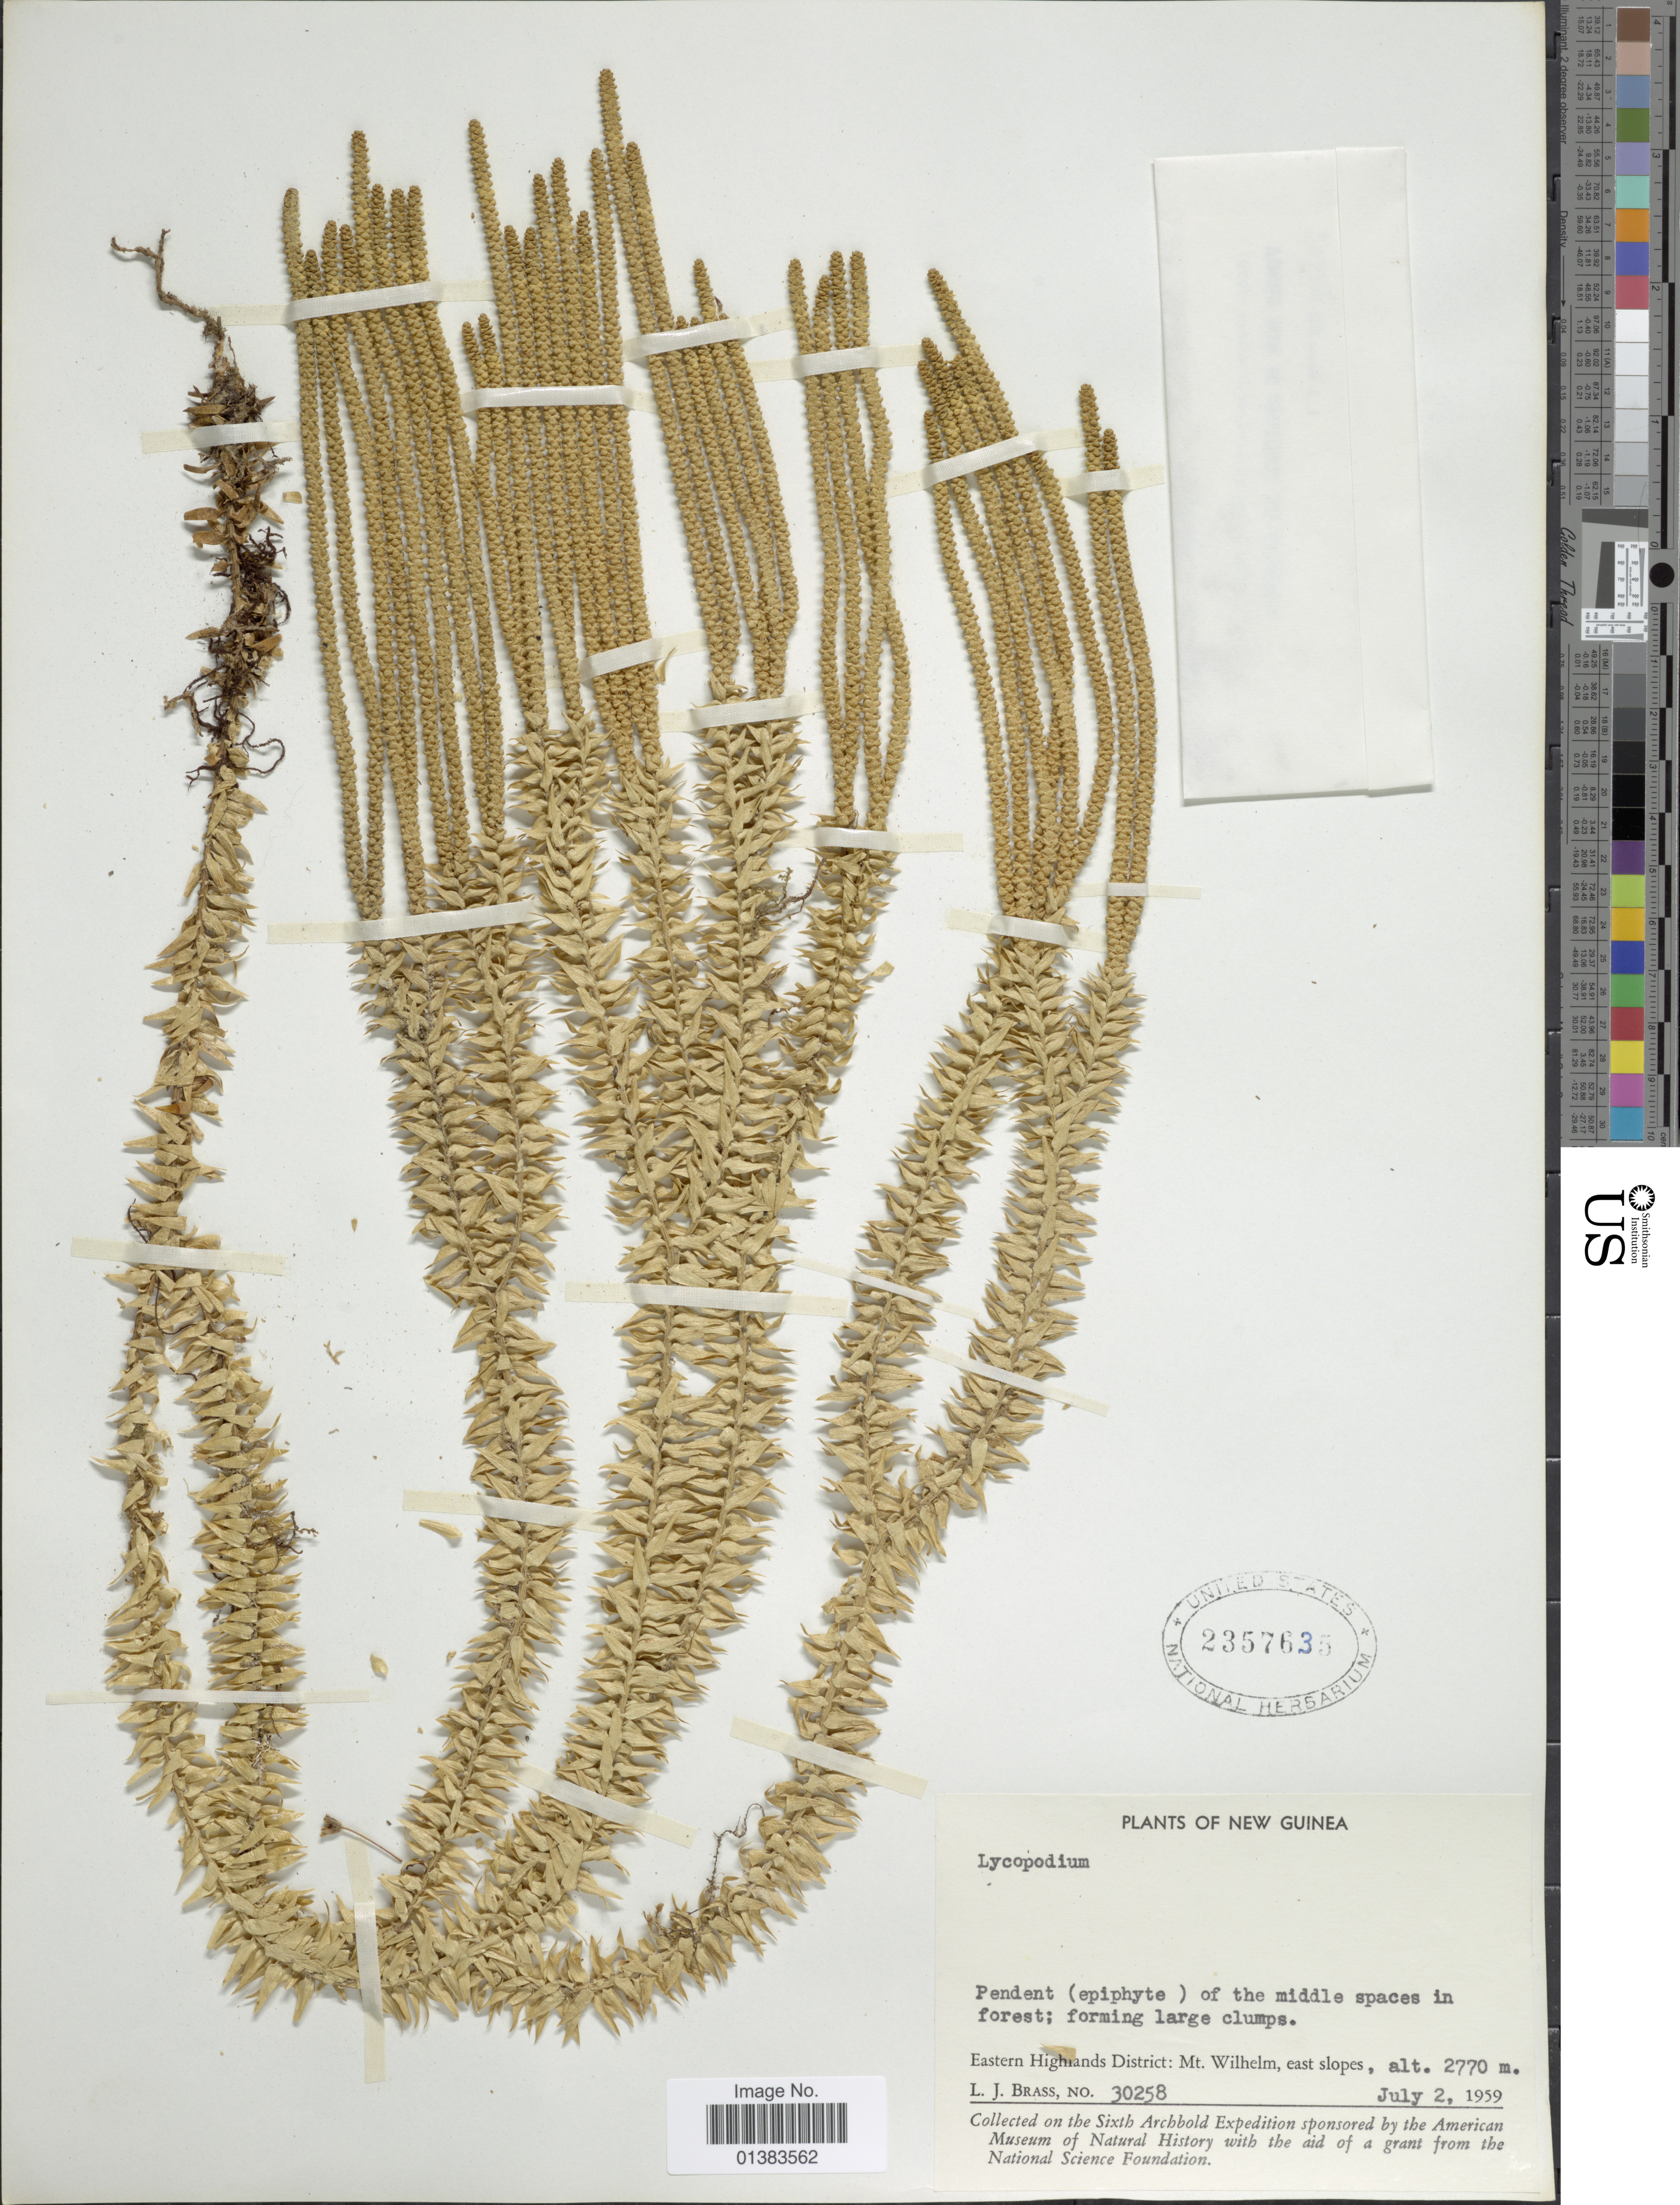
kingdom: Plantae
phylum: Tracheophyta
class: Lycopodiopsida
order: Lycopodiales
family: Lycopodiaceae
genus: Phlegmariurus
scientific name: Phlegmariurus hellwigii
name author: (Warb.) A. R. Field & Bostock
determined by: Field, A. R.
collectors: L. J. Brass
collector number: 30258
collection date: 1959-07-02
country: Papua New Guinea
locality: New Guinea, Eastern Highlands District: Mt. Wilhelm, east slopes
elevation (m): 2770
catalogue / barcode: US 2357635